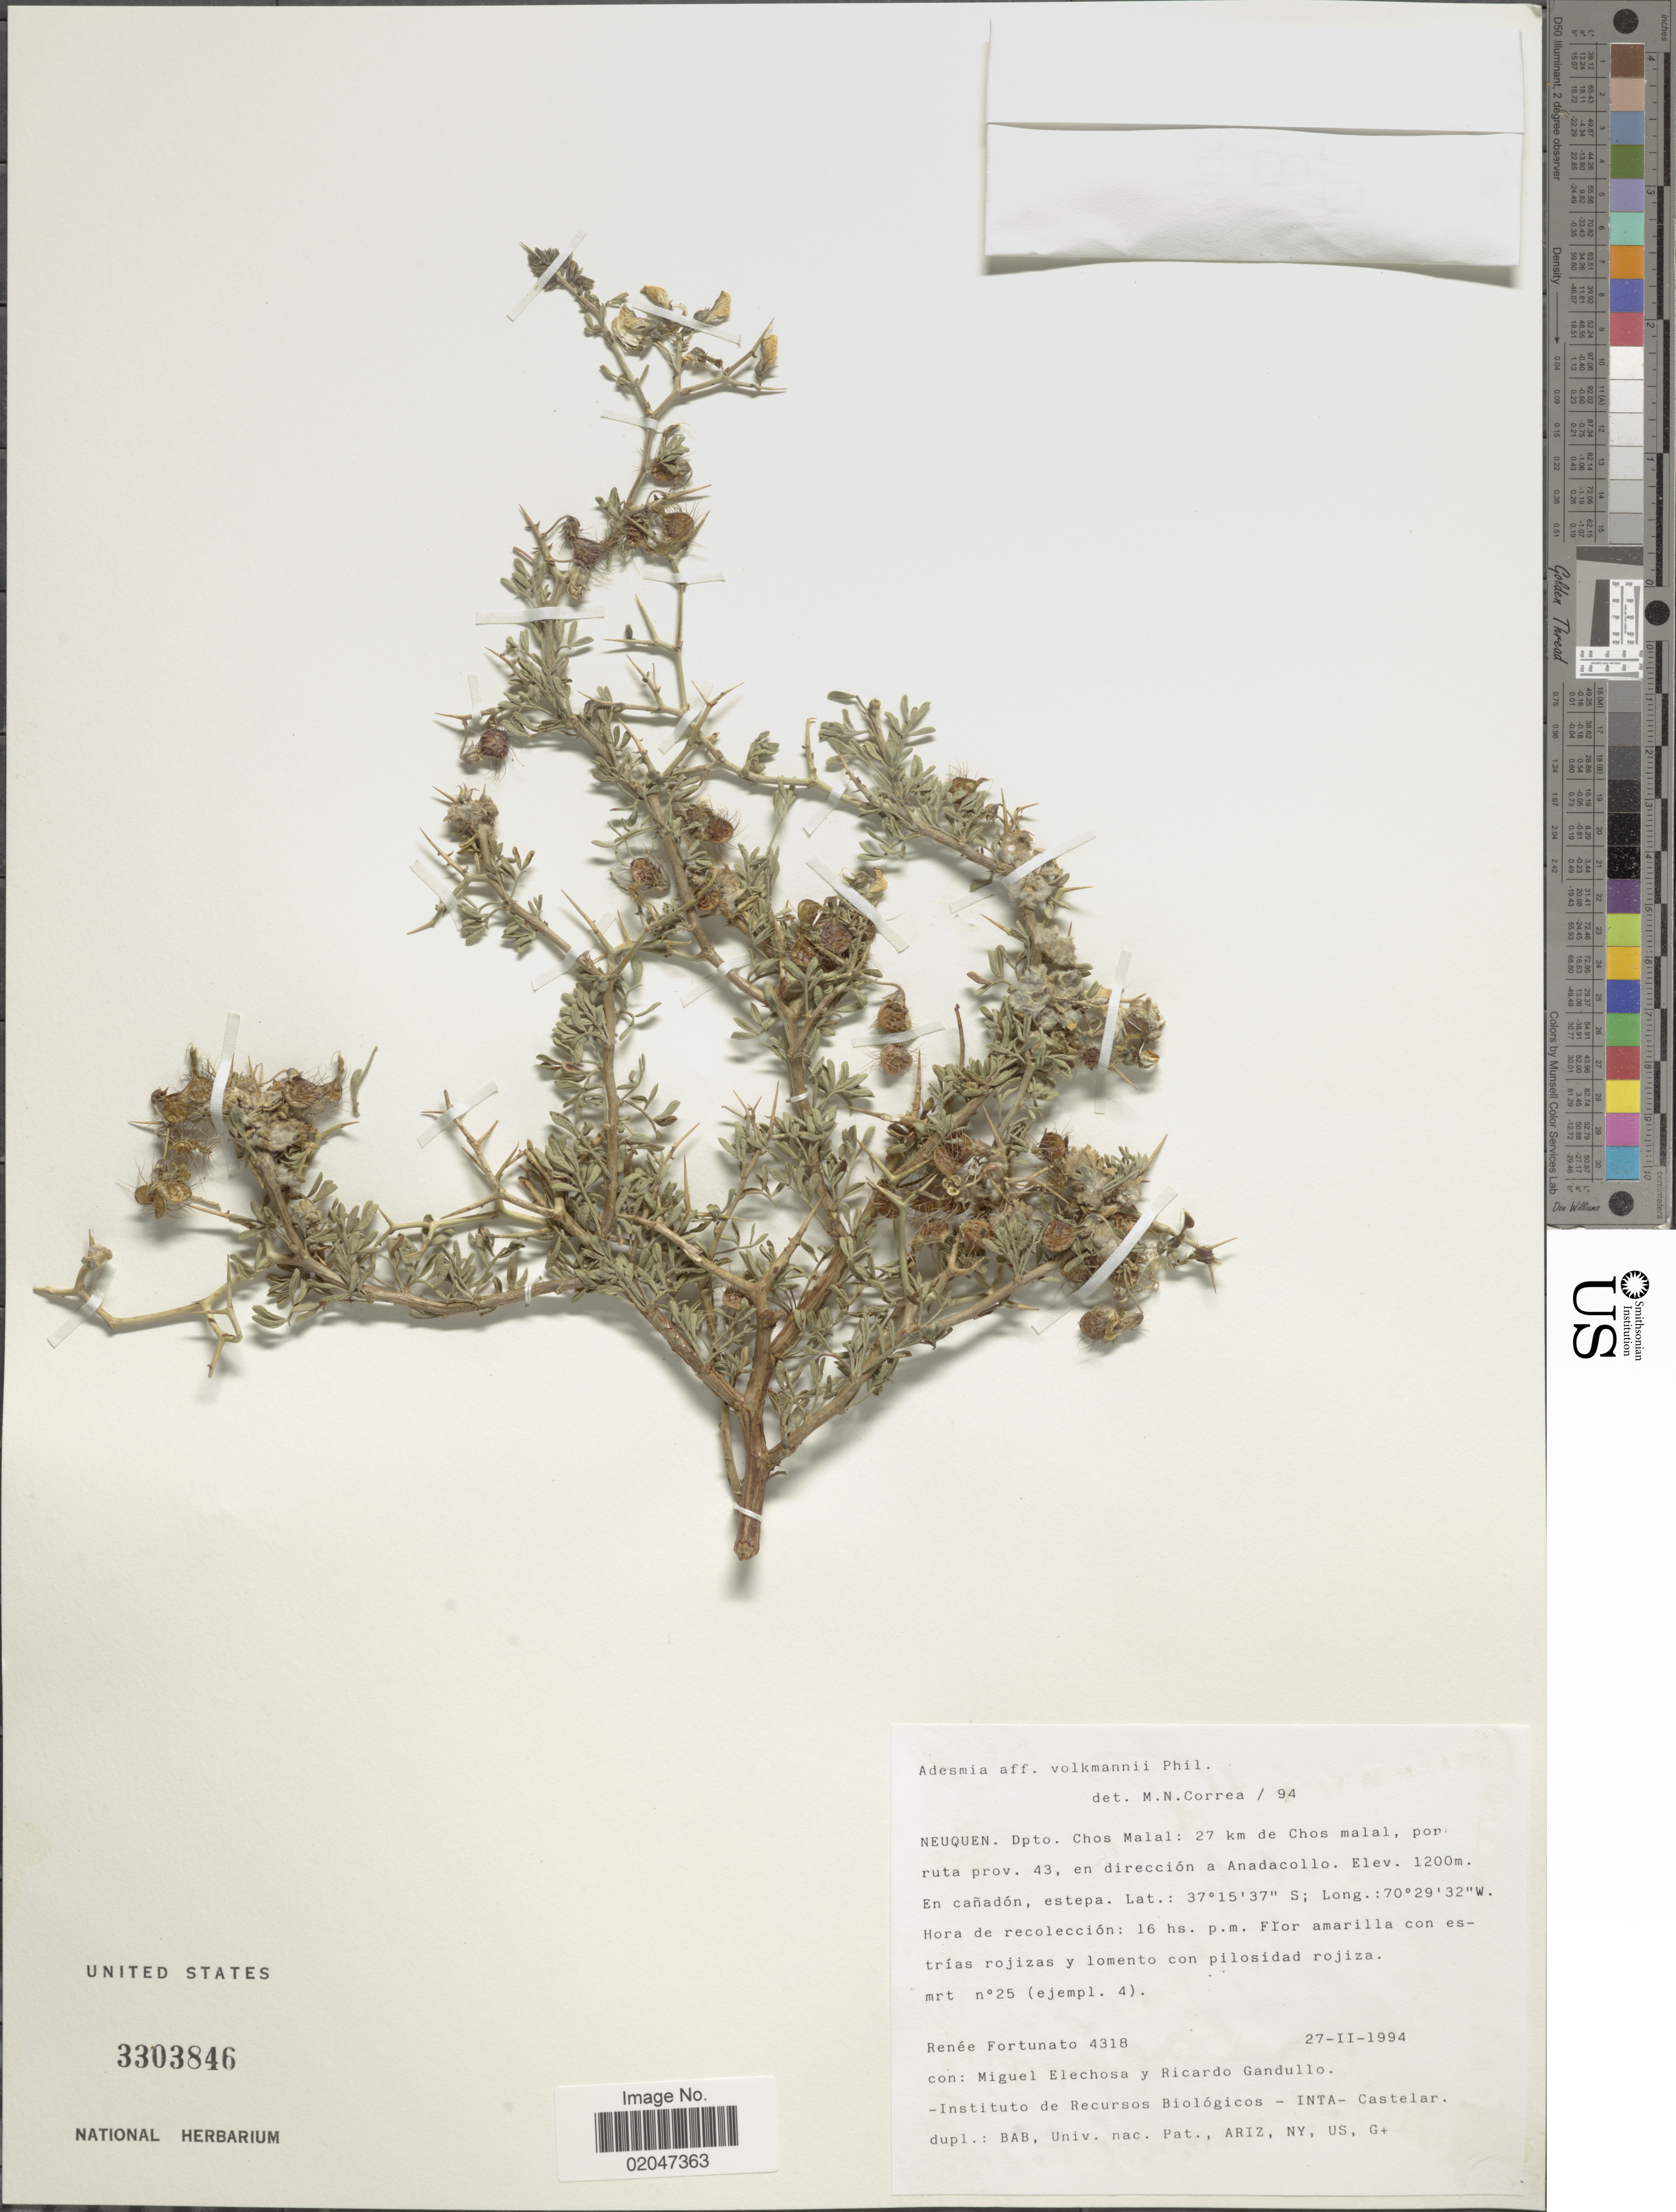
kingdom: Plantae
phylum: Tracheophyta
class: Magnoliopsida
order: Fabales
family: Fabaceae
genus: Adesmia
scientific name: Adesmia volckmannii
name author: Phil.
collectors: R. H. Fortunato, M. Elechosa & R. Gandullo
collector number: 4318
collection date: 1994-02-27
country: Argentina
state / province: Neuquen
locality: Dpto. Chos Malal: 27 km de Chos malal, porruta prov. 43, en dirccion a Anadacollo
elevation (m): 1200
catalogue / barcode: US 3303846